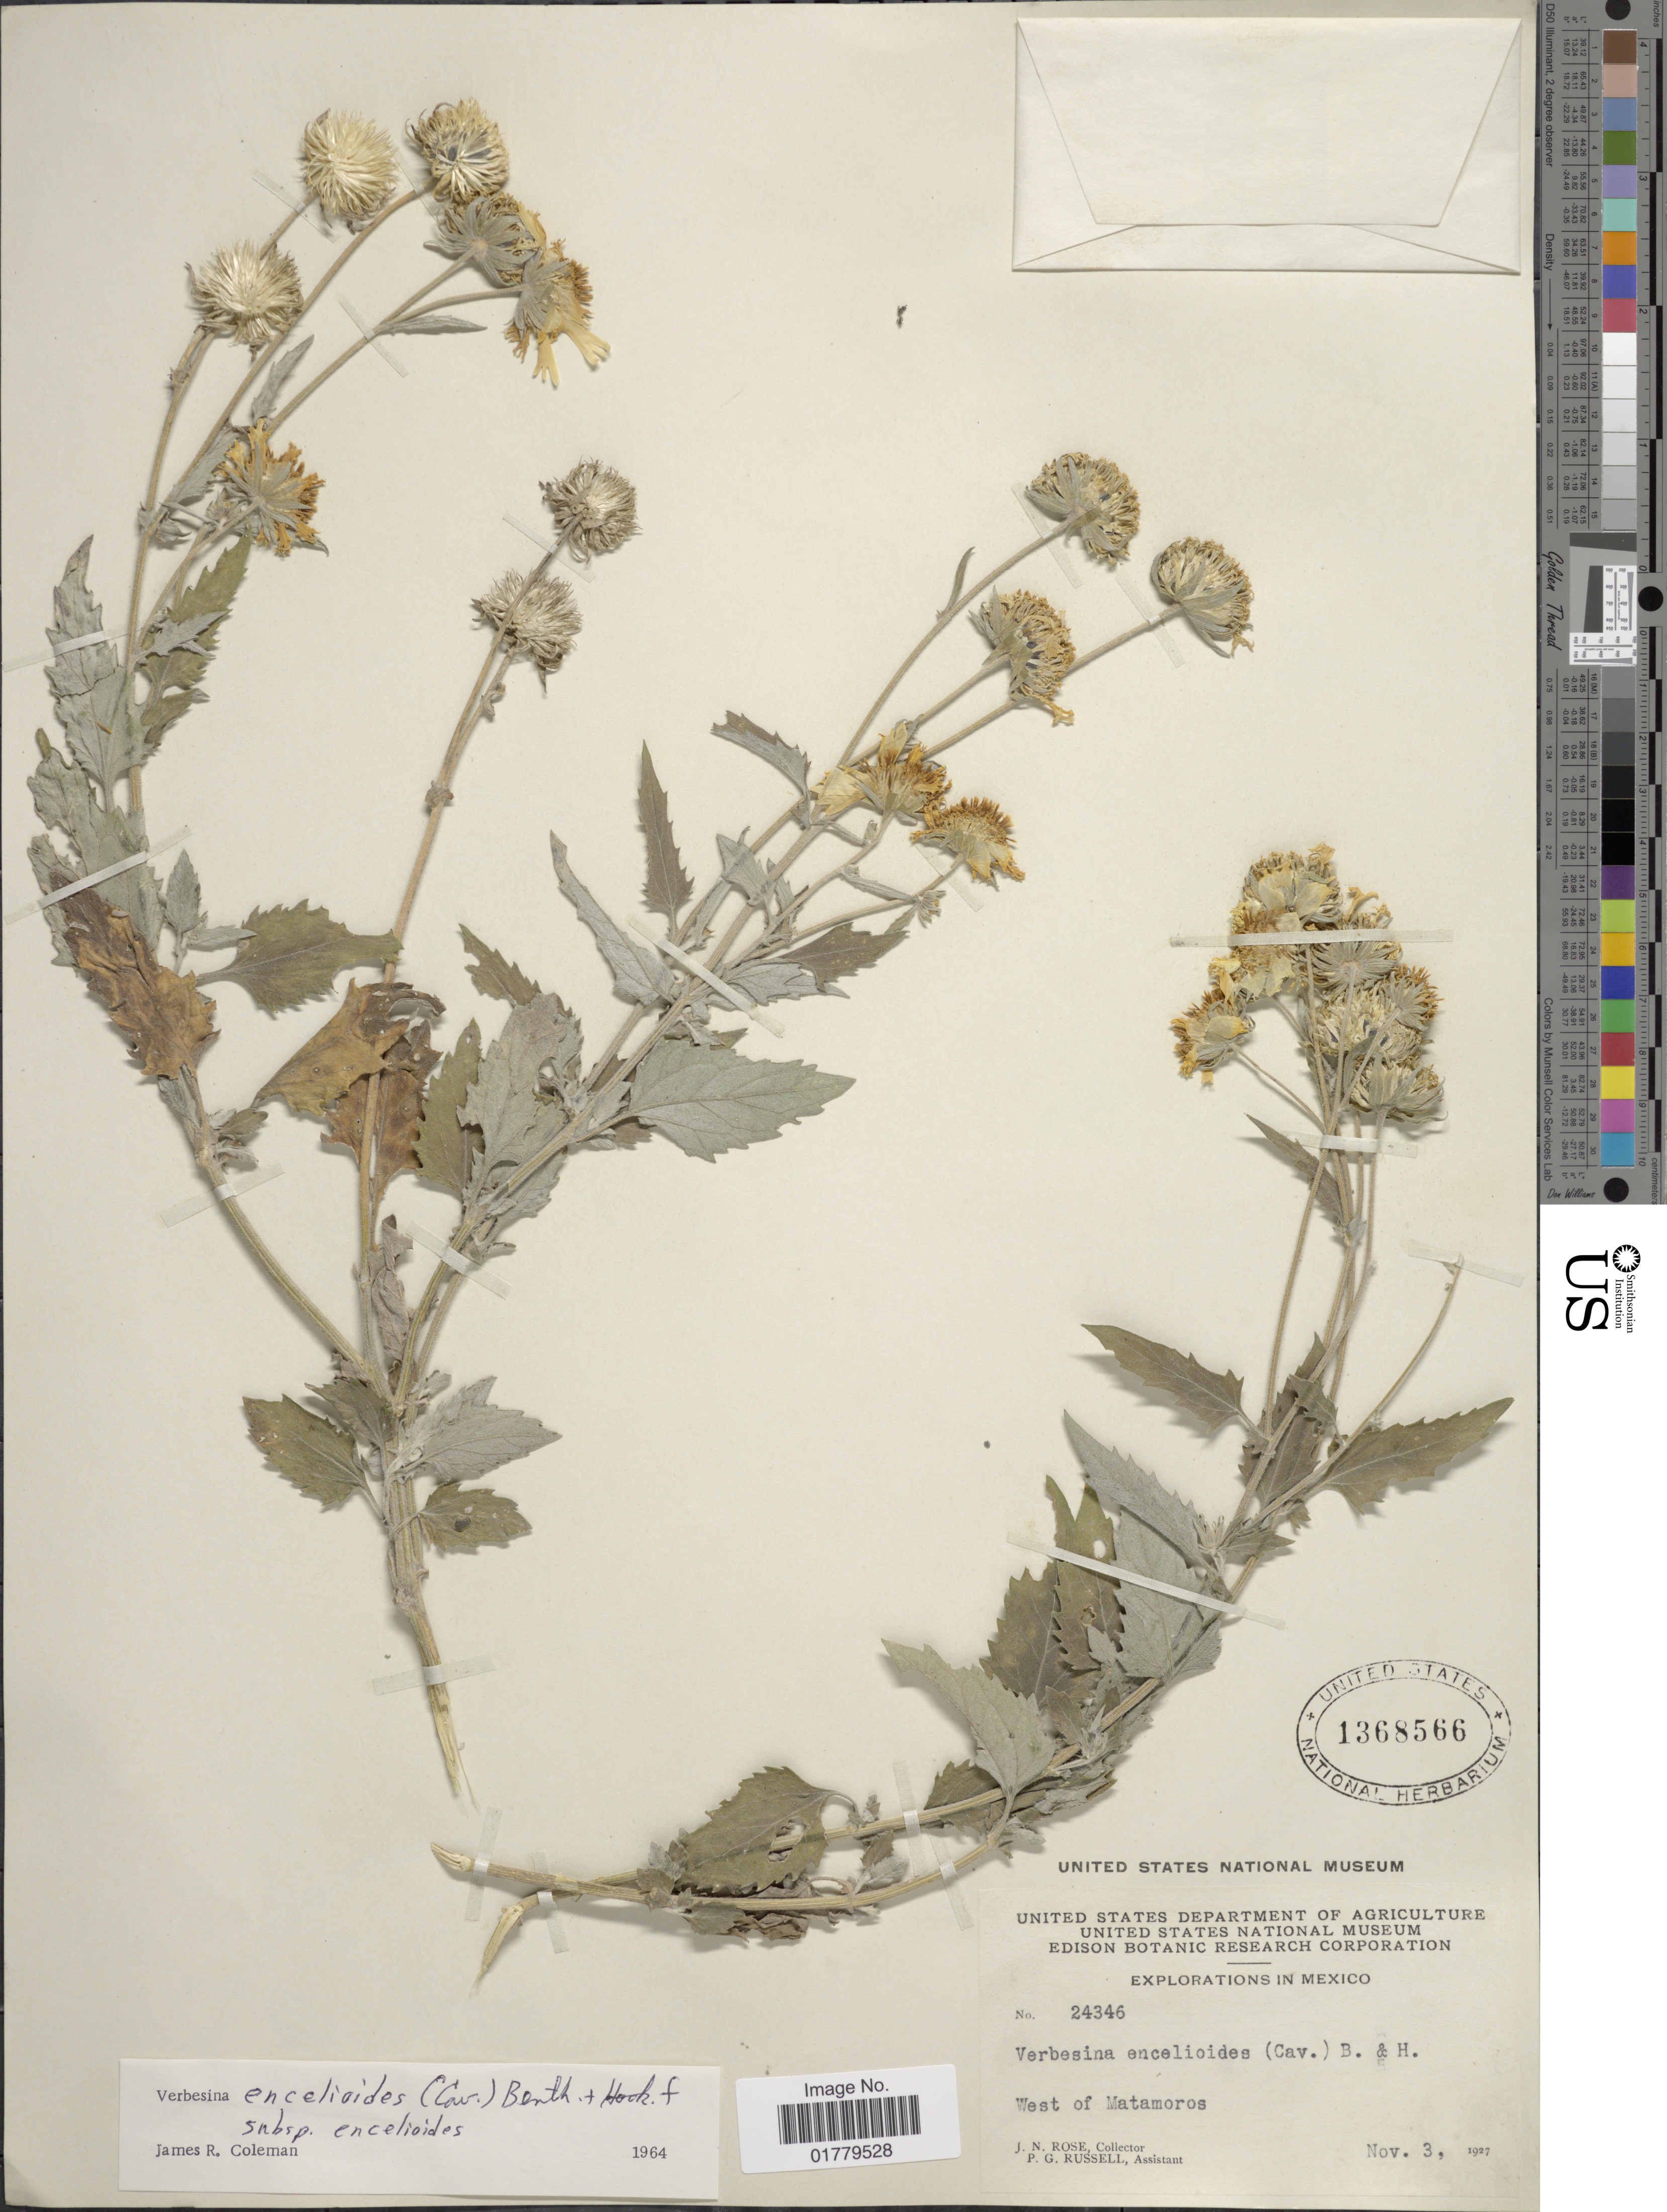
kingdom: Plantae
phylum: Tracheophyta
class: Magnoliopsida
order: Asterales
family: Asteraceae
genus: Verbesina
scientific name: Verbesina encelioides subsp. encelioides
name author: (Cav.) Benth. & Hook.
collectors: J. N. Rose & P. G. Russell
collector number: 24346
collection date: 1927-11-03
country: Mexico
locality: West of Matamoros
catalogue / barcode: US 1368566